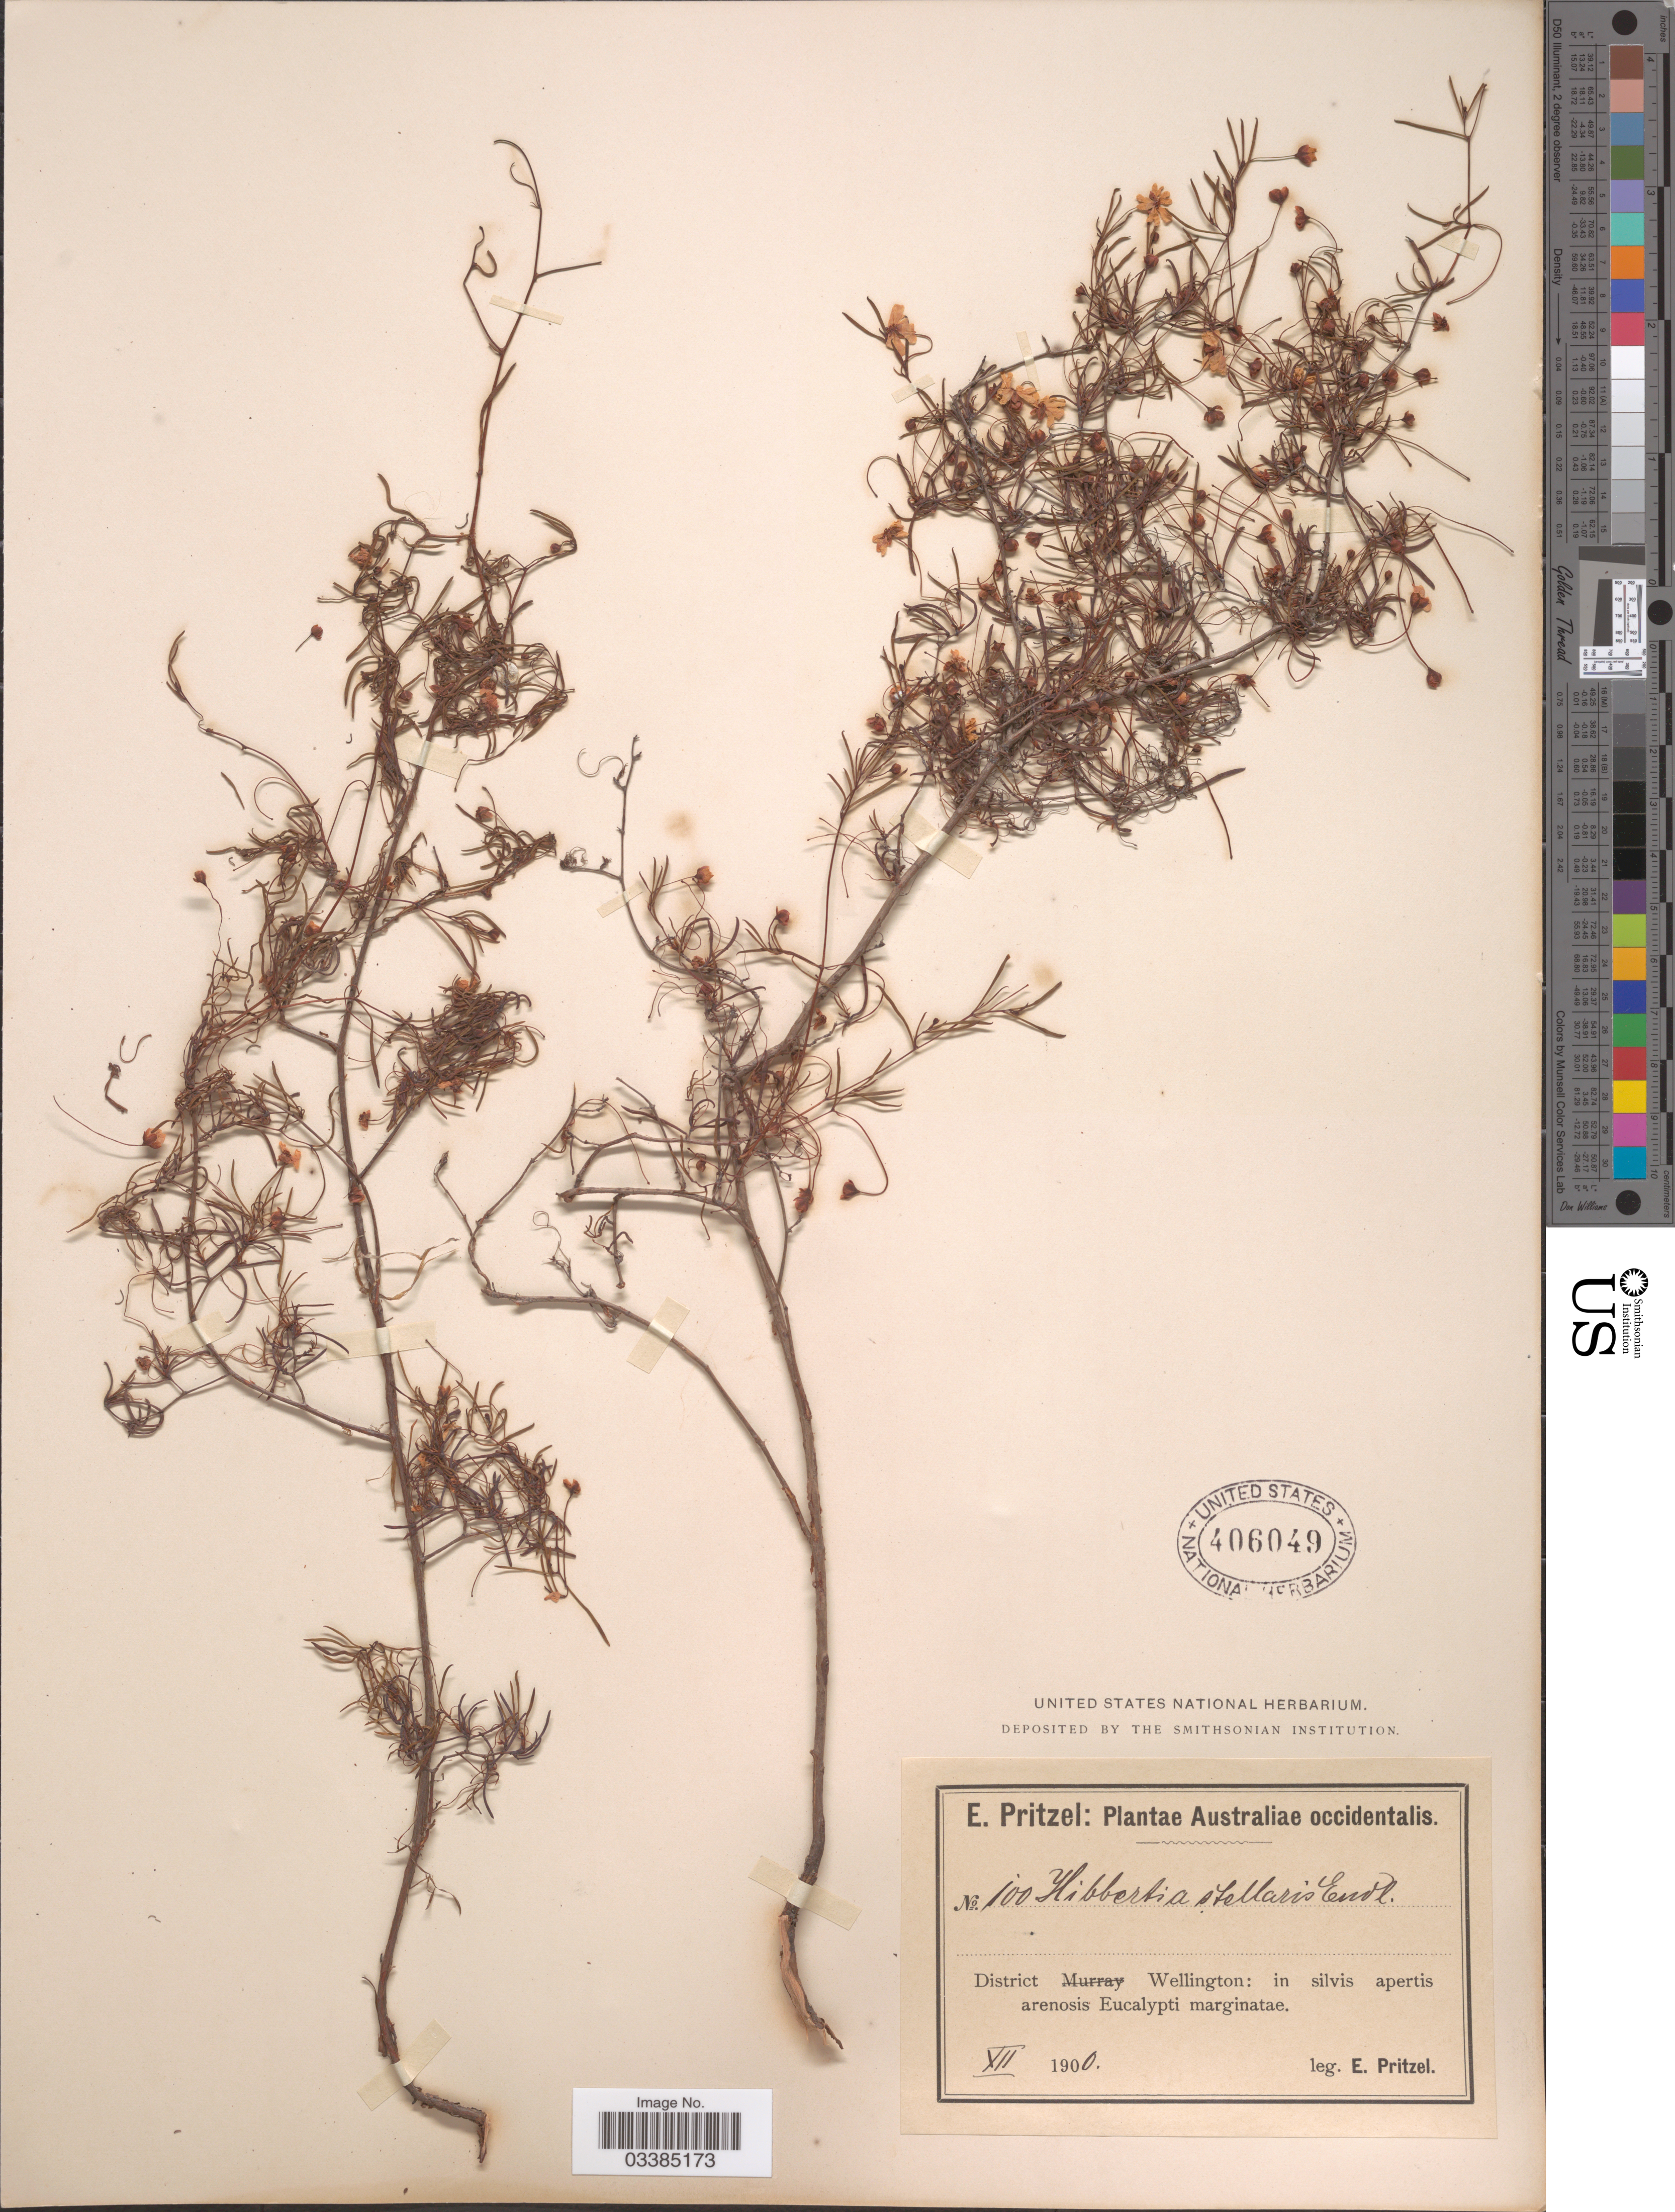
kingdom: Plantae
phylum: Tracheophyta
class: Magnoliopsida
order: Dilleniales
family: Dilleniaceae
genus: Hibbertia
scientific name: Hibbertia stellaris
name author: Endl.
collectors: E. G. Pritzel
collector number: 100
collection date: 1900-12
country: Australia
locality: Australiae occidentalis. District Wellington: in silvis apertis arenosis Eucalypti marginatae.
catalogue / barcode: US 406049